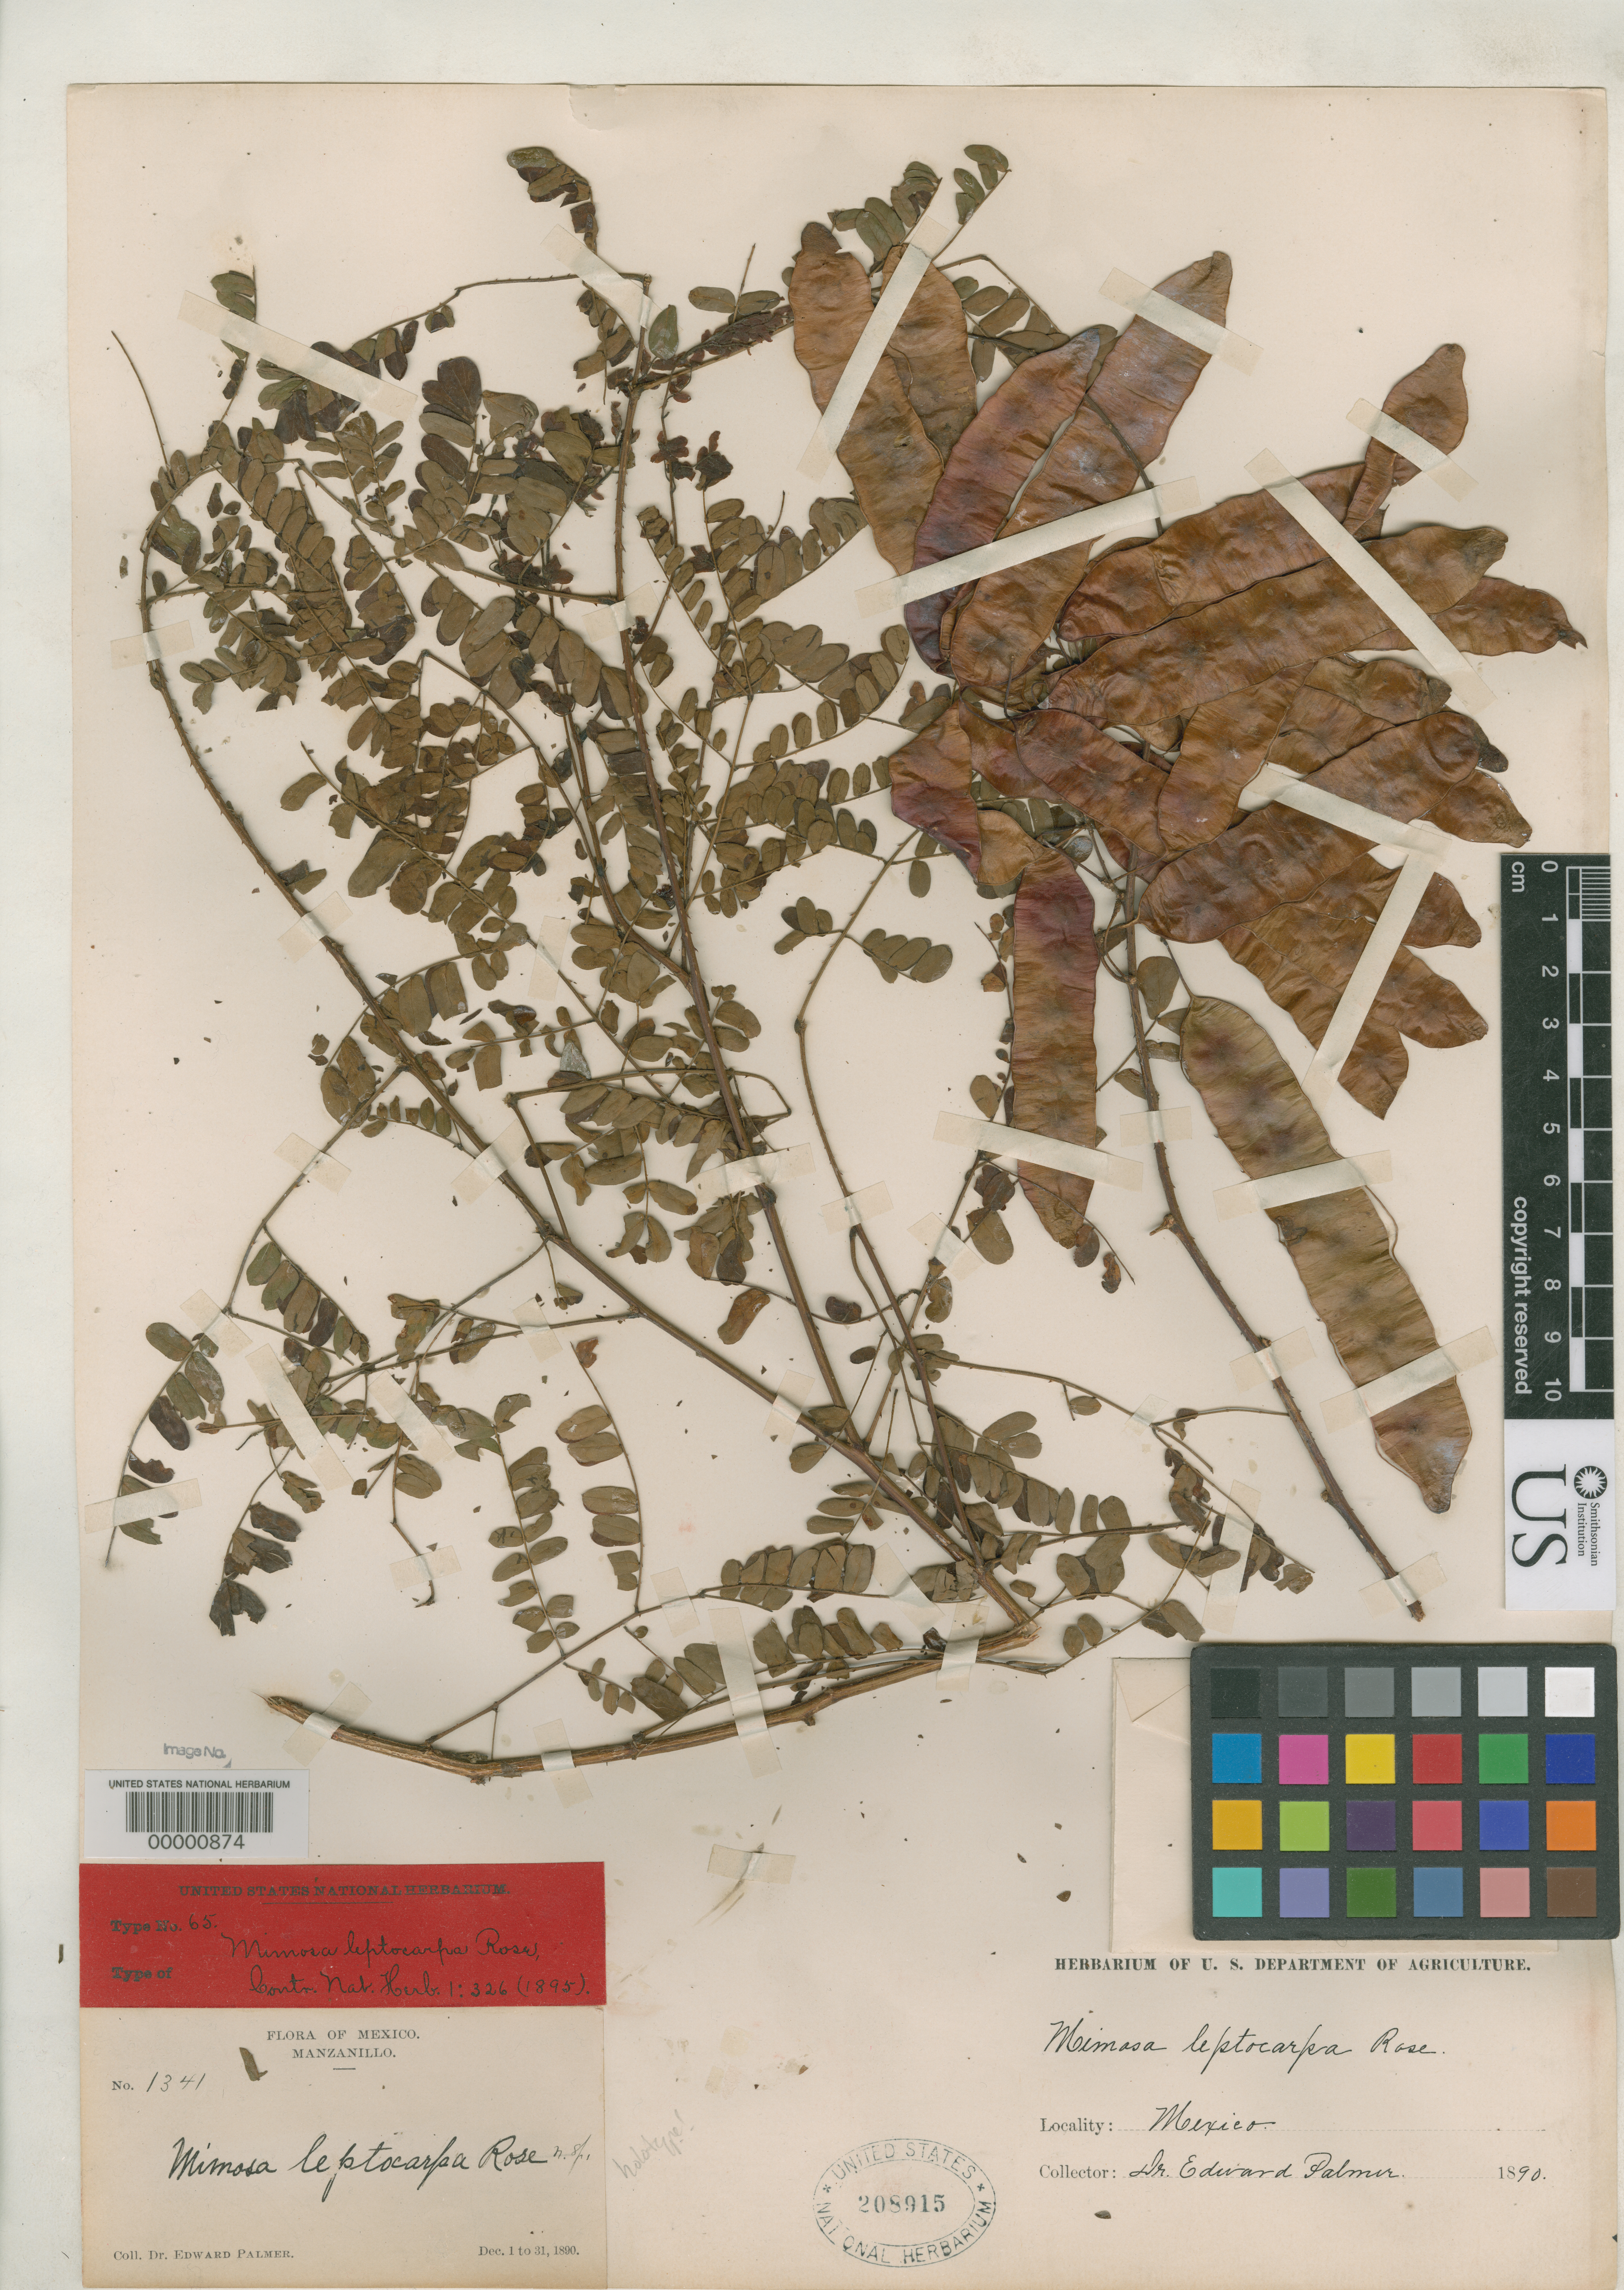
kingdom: Plantae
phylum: Tracheophyta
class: Magnoliopsida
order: Fabales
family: Fabaceae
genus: Mimosa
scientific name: Mimosa leptocarpa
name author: Rose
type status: Holotype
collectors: E. Palmer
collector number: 1341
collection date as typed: Mar 1891 or -- Dec 1890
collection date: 1890-12 or 1891-03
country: Mexico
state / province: Colima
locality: Manzanillo.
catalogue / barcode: US 208915